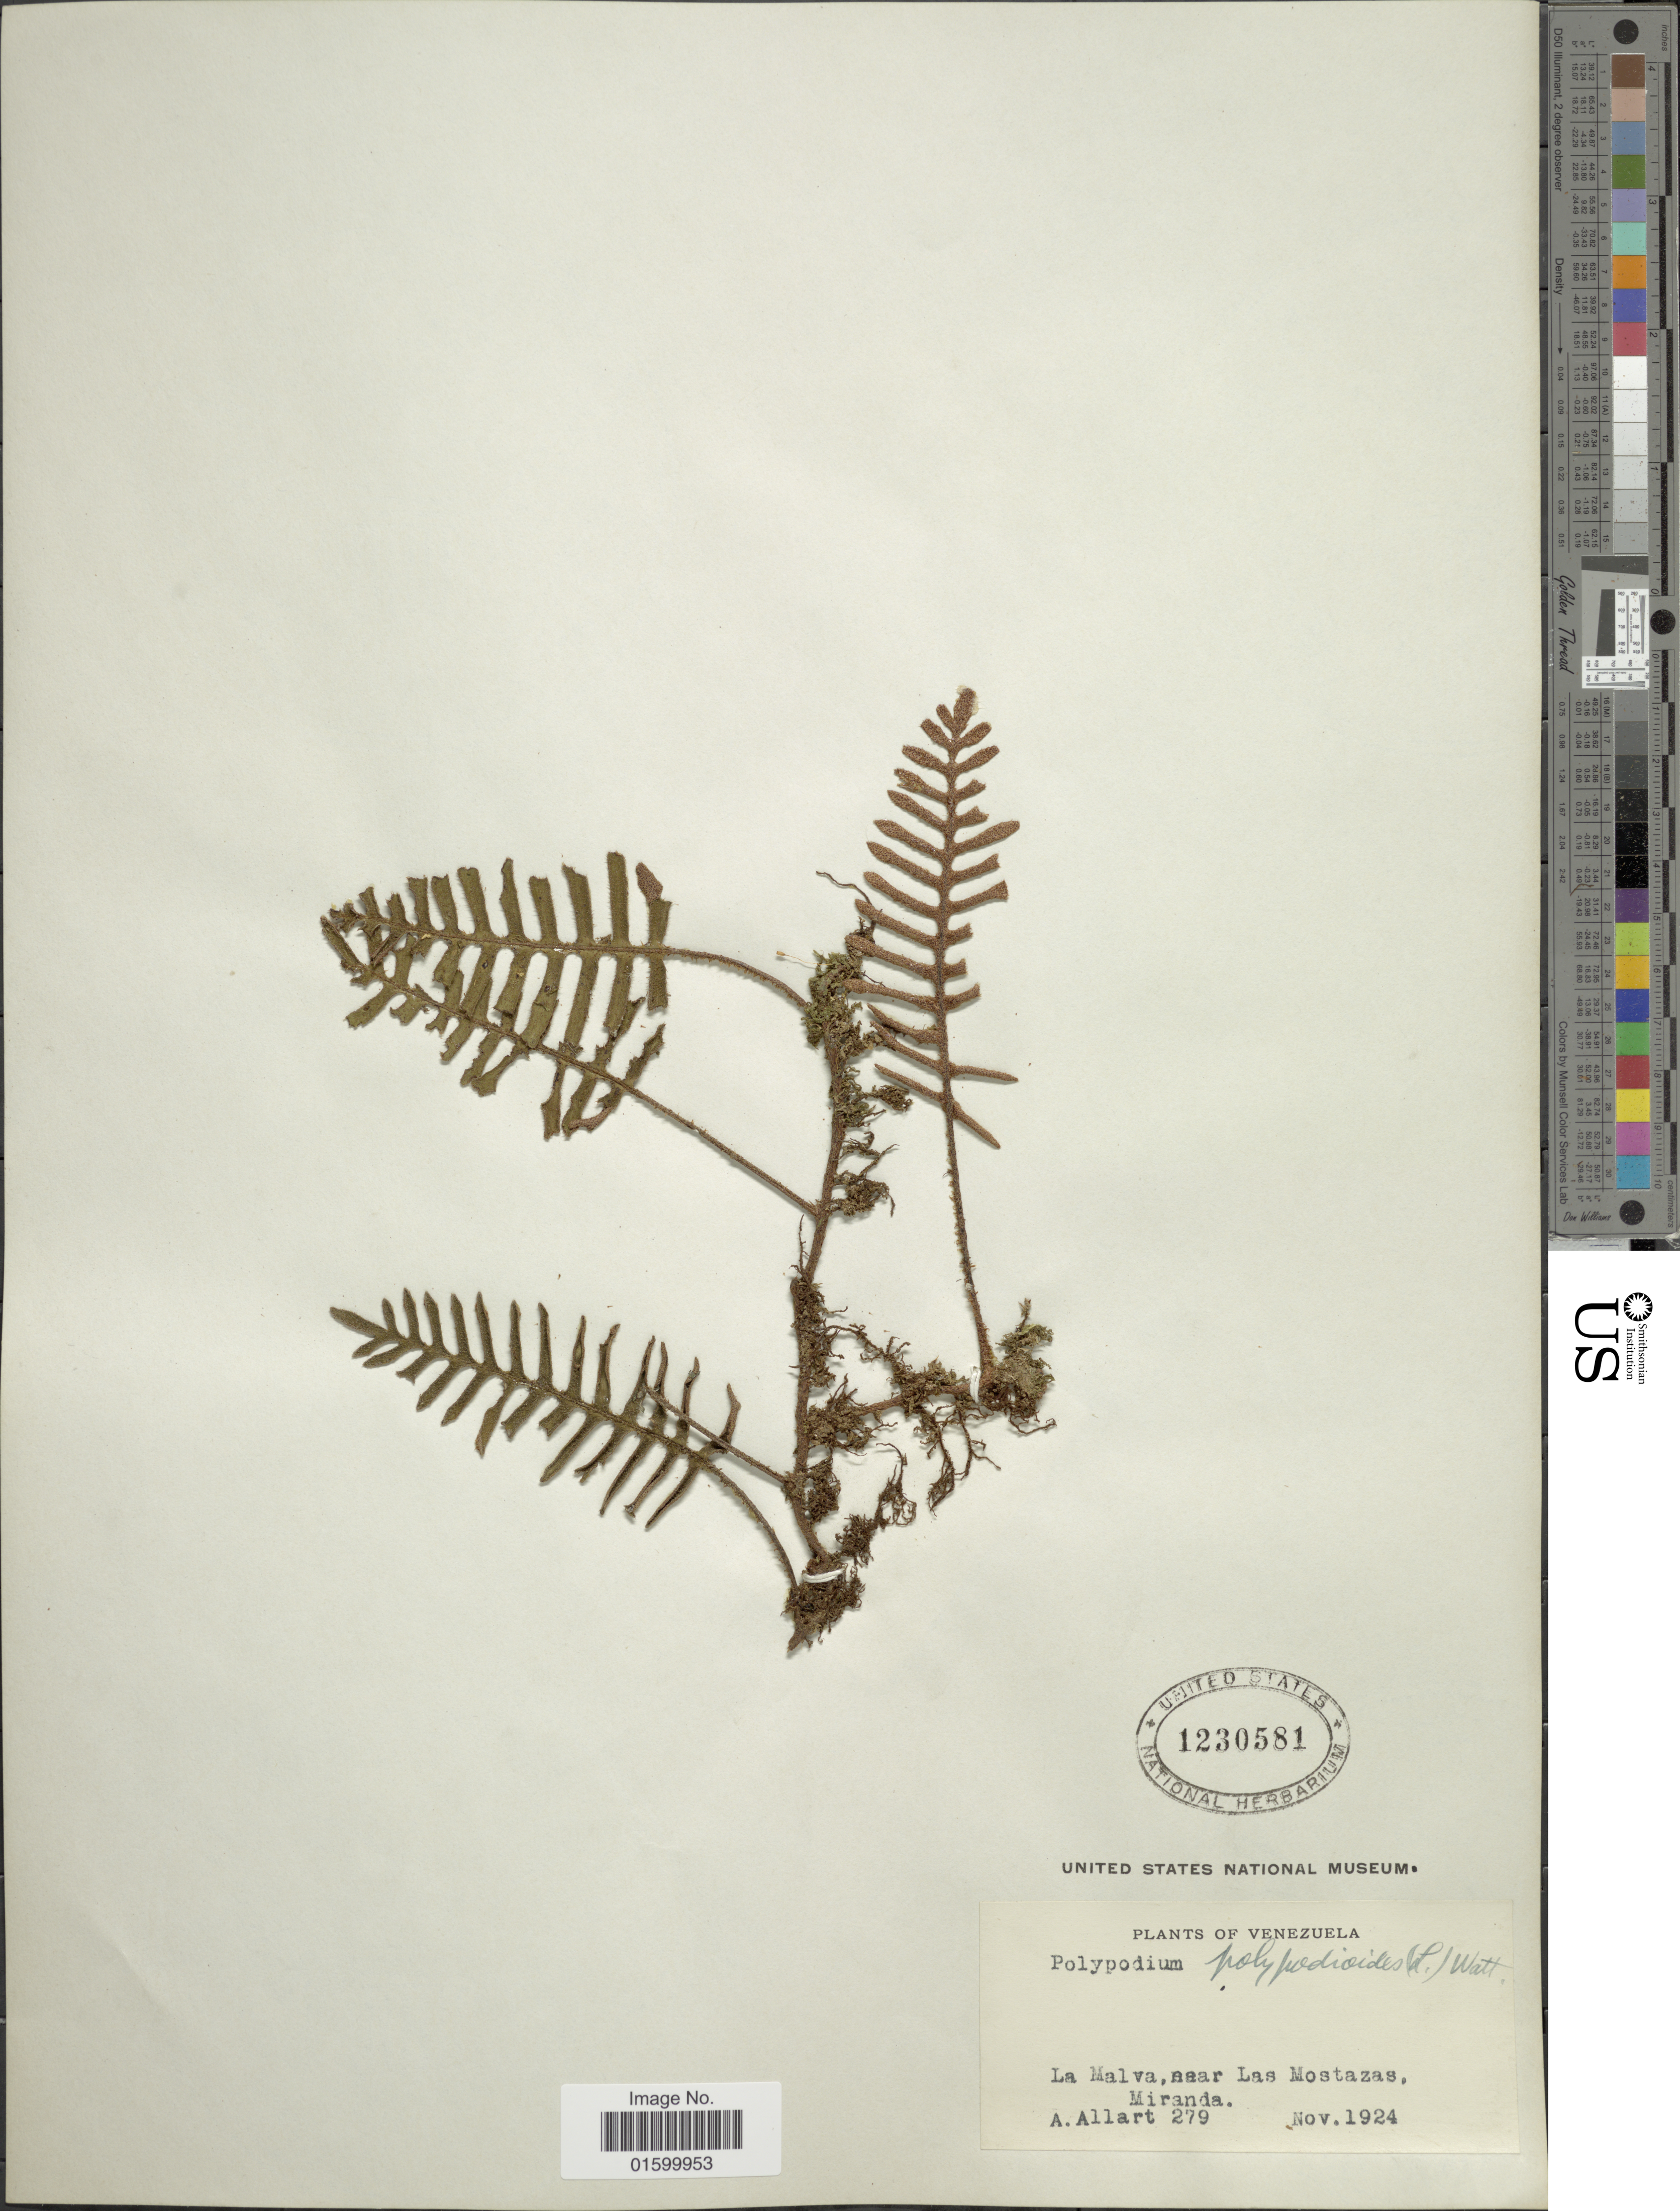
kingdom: Plantae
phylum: Tracheophyta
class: Polypodiopsida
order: Polypodiales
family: Polypodiaceae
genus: Pleopeltis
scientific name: Pleopeltis polypodioides var. burchellii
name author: (Baker) A.R. Sm.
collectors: A. Allart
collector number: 279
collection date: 1924-11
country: Venezuela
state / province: Miranda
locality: La Malva near Las Mostazas.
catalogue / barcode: US 1230581